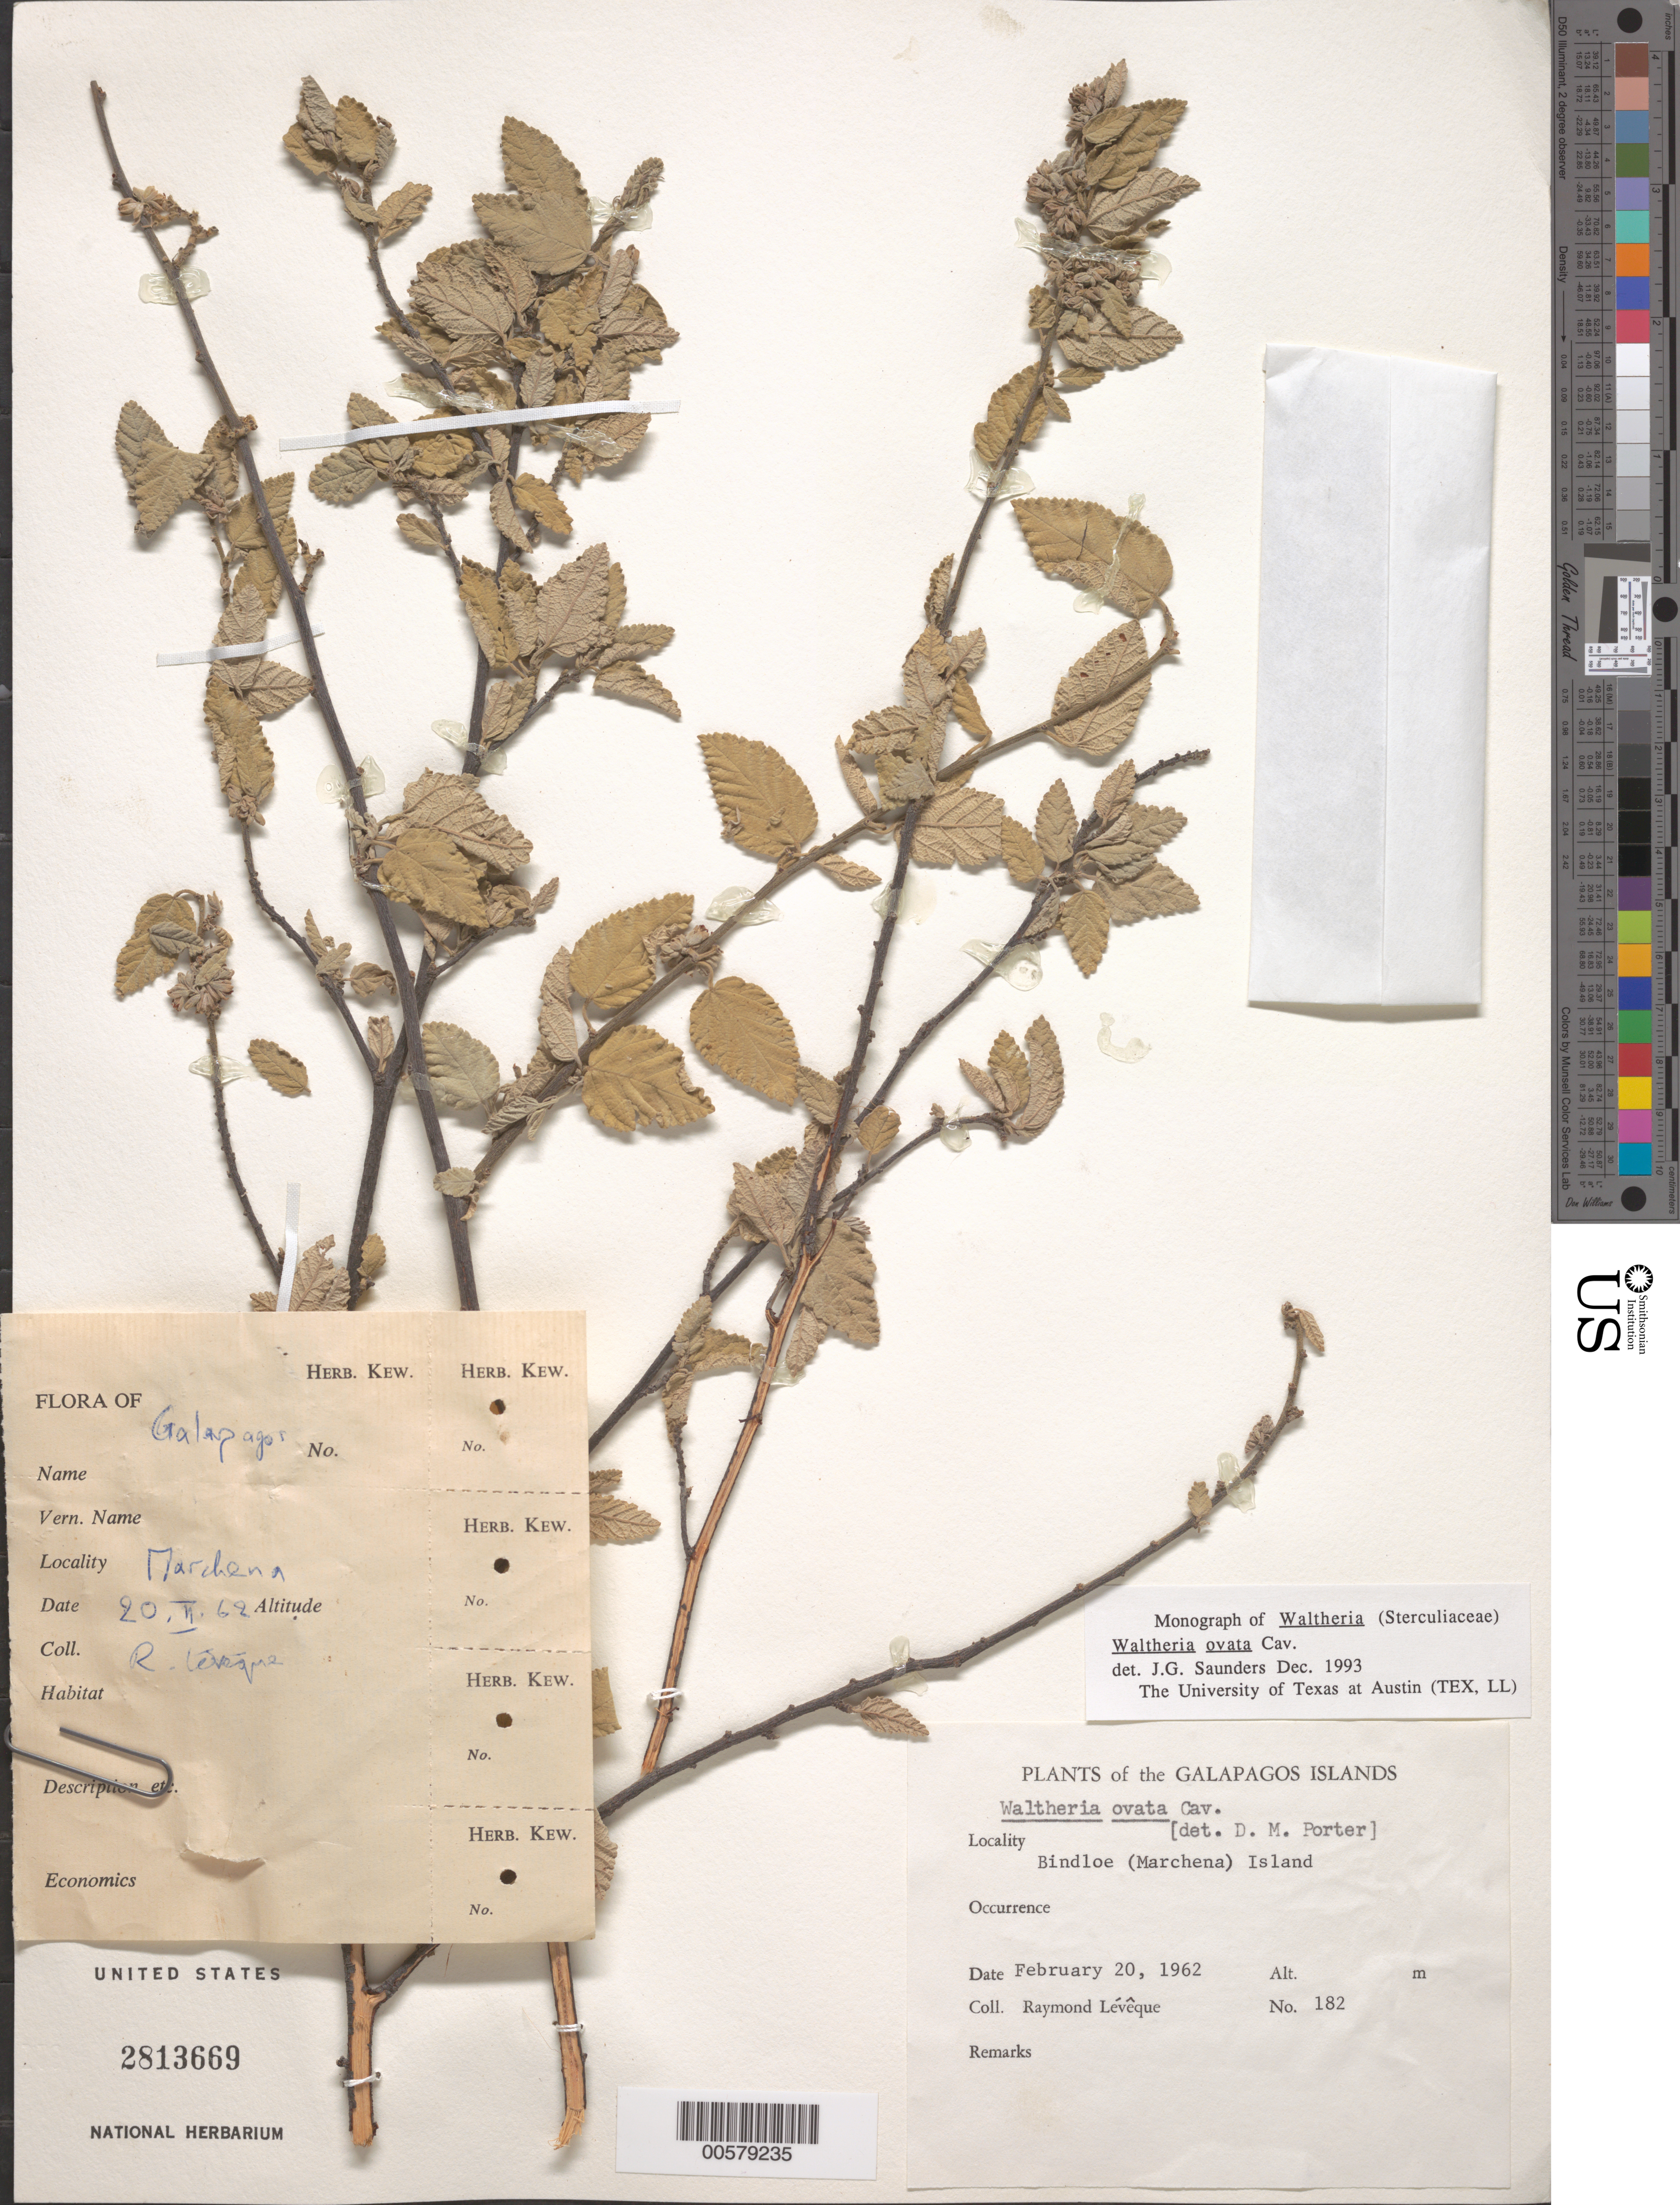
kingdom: Plantae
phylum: Tracheophyta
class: Magnoliopsida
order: Malvales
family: Malvaceae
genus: Waltheria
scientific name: Waltheria ovata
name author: Cav.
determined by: Saunders, J. G.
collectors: R. Lévêque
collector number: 182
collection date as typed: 20 Feb 1962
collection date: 1962-02-20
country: Ecuador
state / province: Colón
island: Marchena [Bindloe]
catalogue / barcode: US 2813669